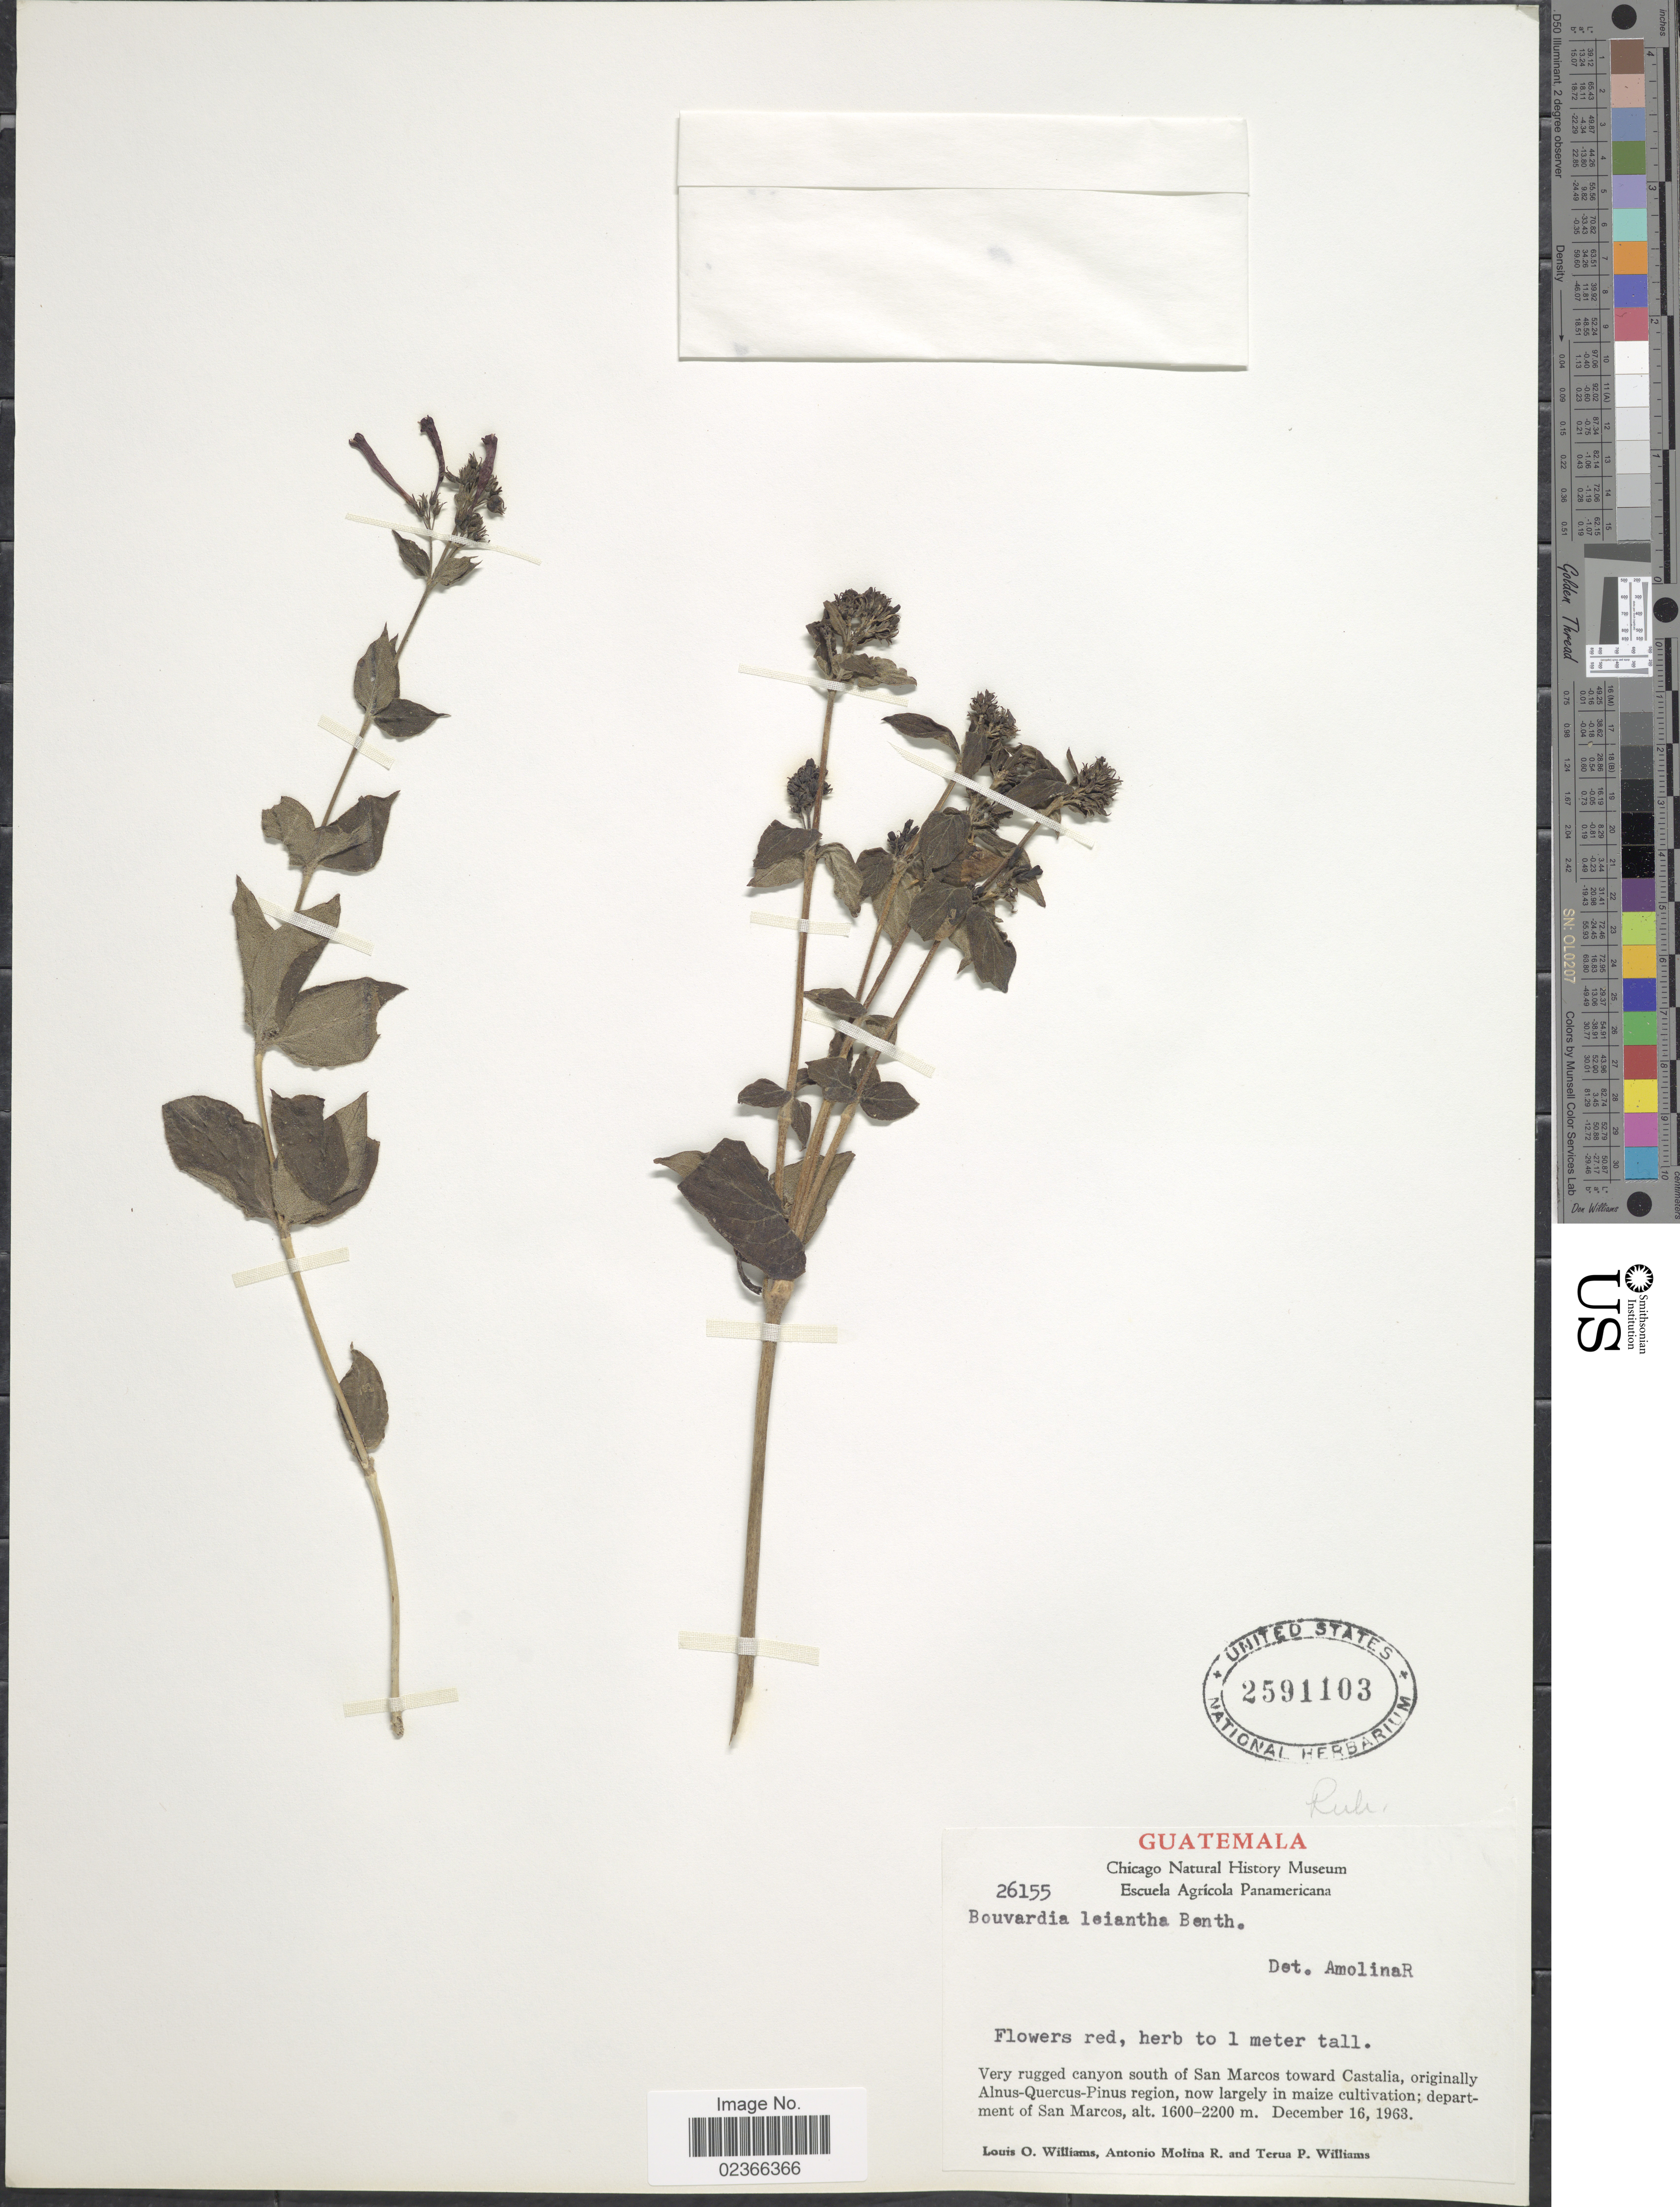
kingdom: Plantae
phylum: Tracheophyta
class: Magnoliopsida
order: Gentianales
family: Rubiaceae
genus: Bouvardia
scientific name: Bouvardia leiantha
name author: Benth.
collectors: L. O. Williams, A. Molina R. & T. Williams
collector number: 26155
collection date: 1963-12-16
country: Guatemala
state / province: San Marcos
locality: Very rugged canyon south of San Marcos toward Castalia, originally Alnus-Quercus-Pinus region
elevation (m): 1600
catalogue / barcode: US 2591103